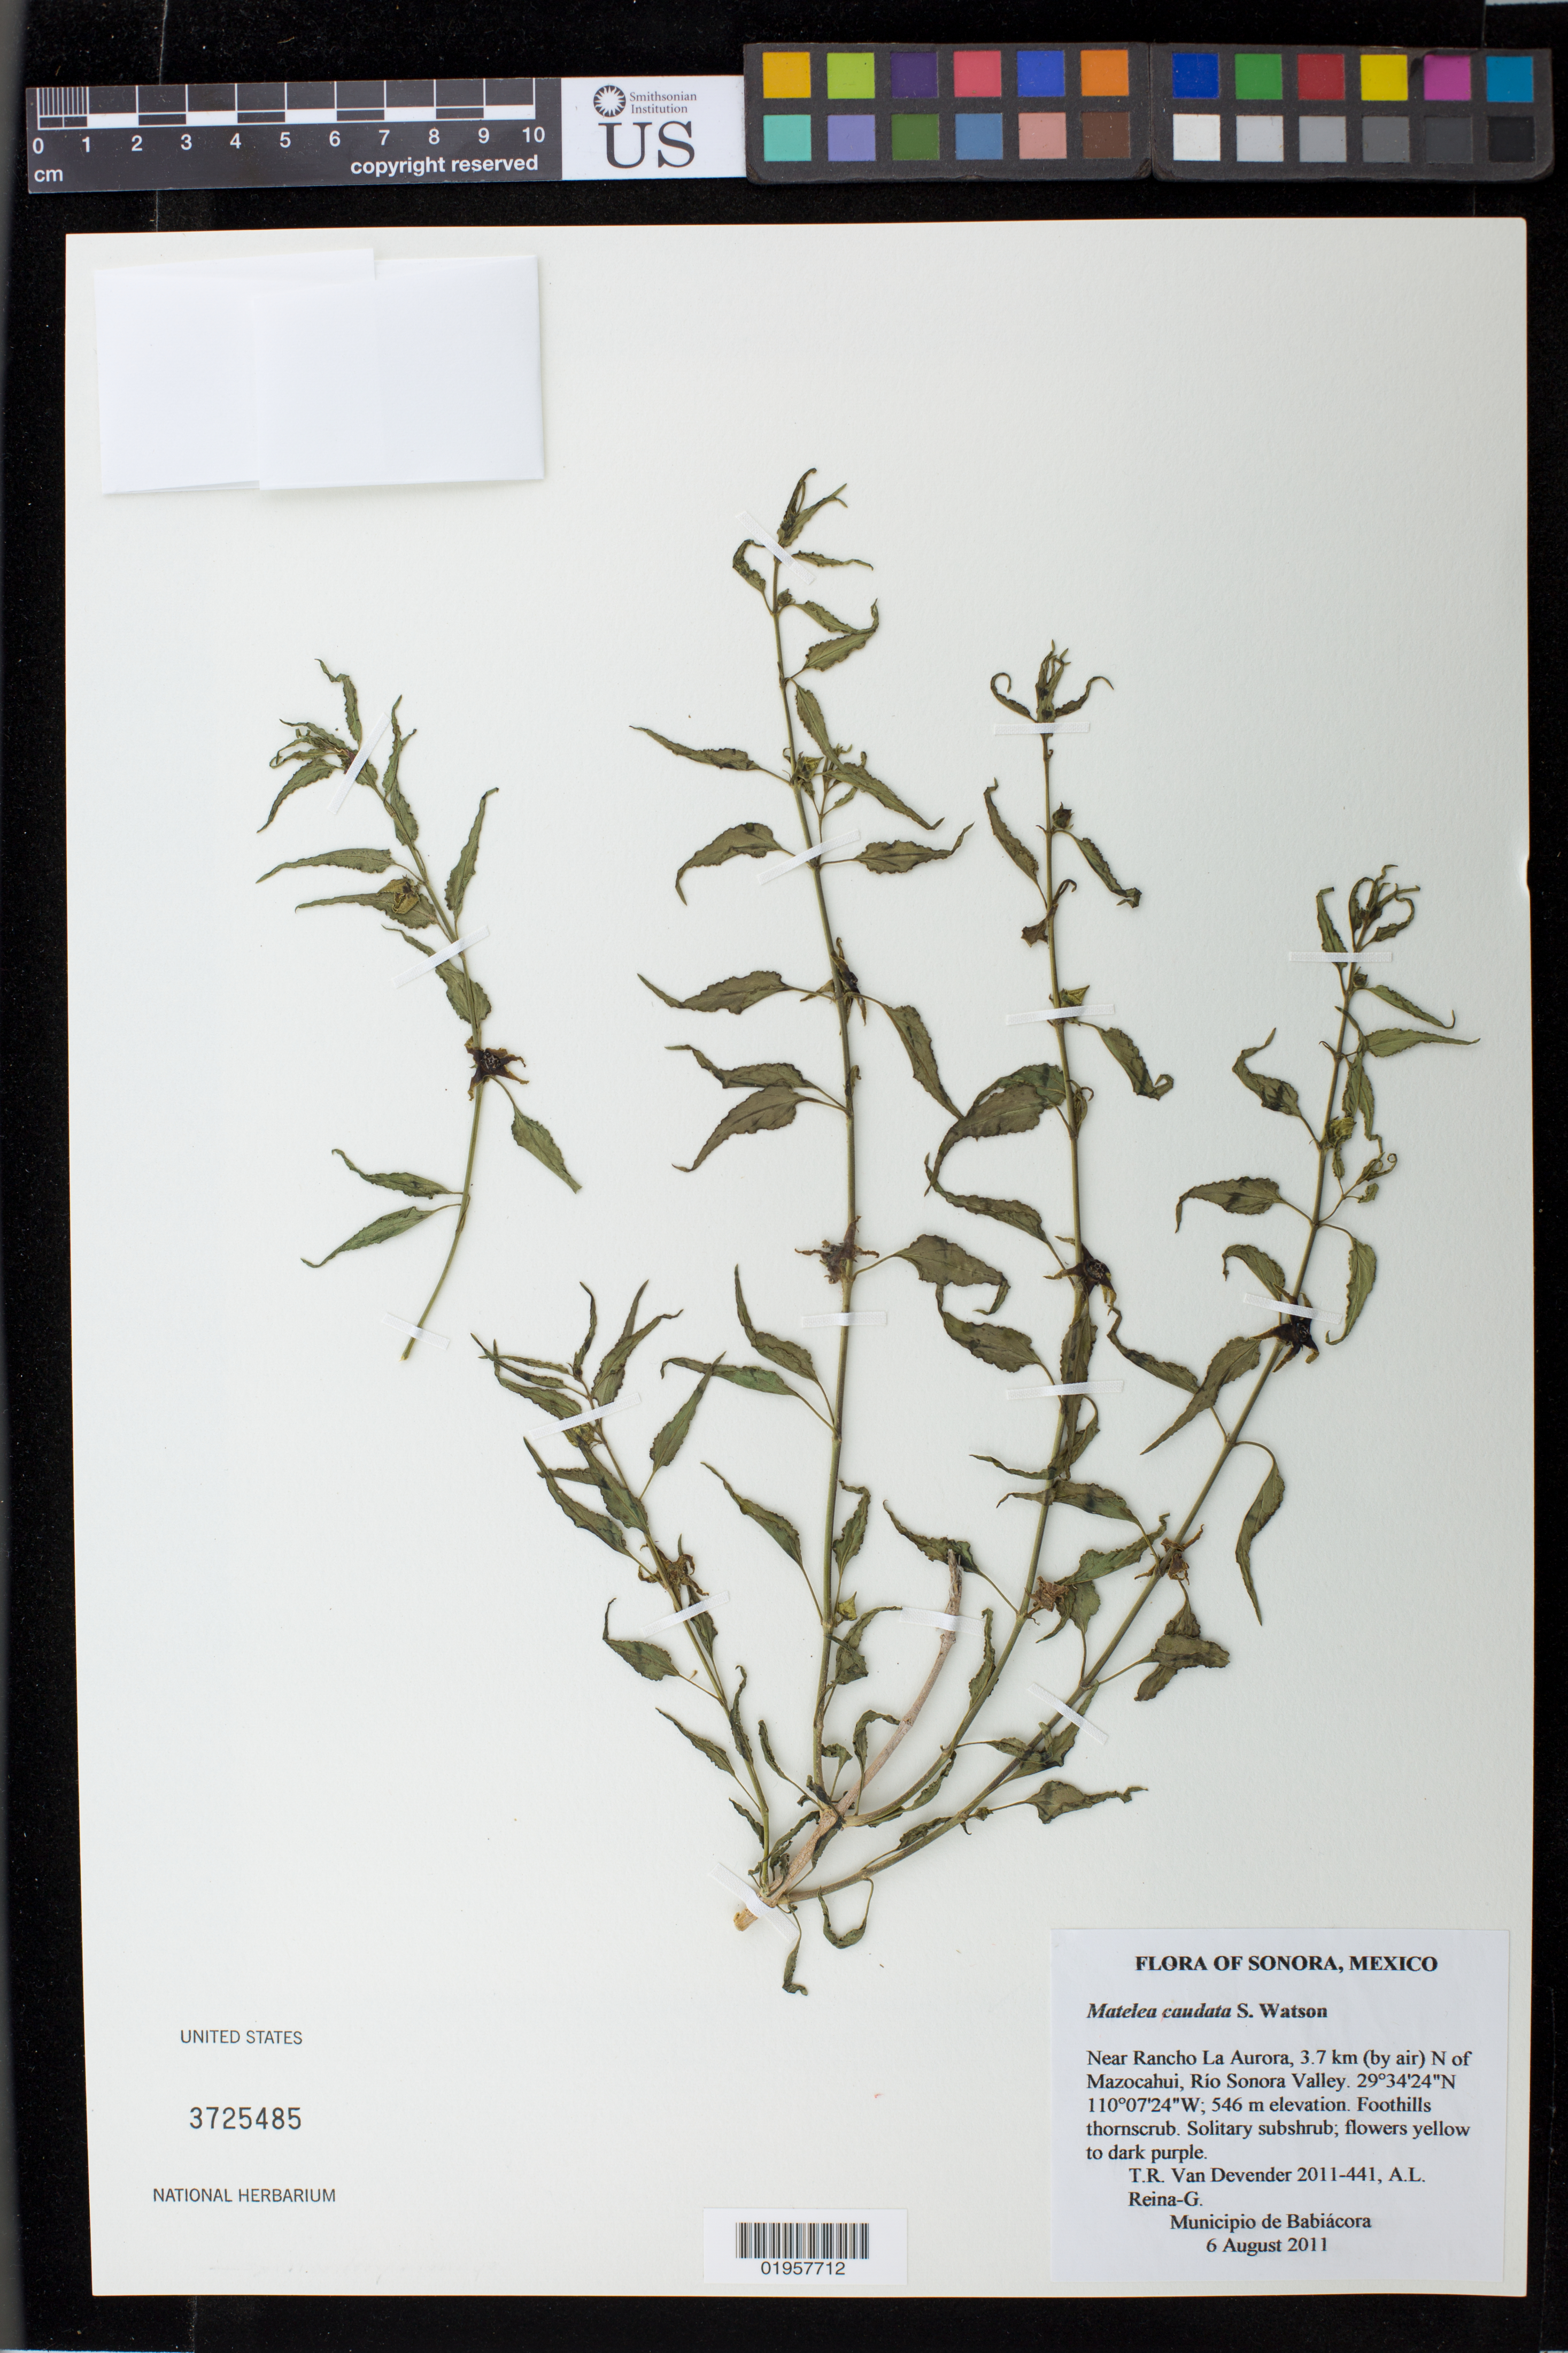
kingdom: Plantae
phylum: Tracheophyta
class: Magnoliopsida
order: Gentianales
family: Apocynaceae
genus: Matelea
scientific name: Matelea caudata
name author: (A. Gray) Woodson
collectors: T. R. Van Devender & A. L. Reina G.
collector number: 2011-441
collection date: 2011-08-06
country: Mexico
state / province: Sonora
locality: Municipio de Babiácira, Rancho La Aurora, 3.7 km (by air) N of Mazocahui, Río Sonora Valley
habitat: Foothills thornscrub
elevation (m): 546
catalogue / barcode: US 3725485